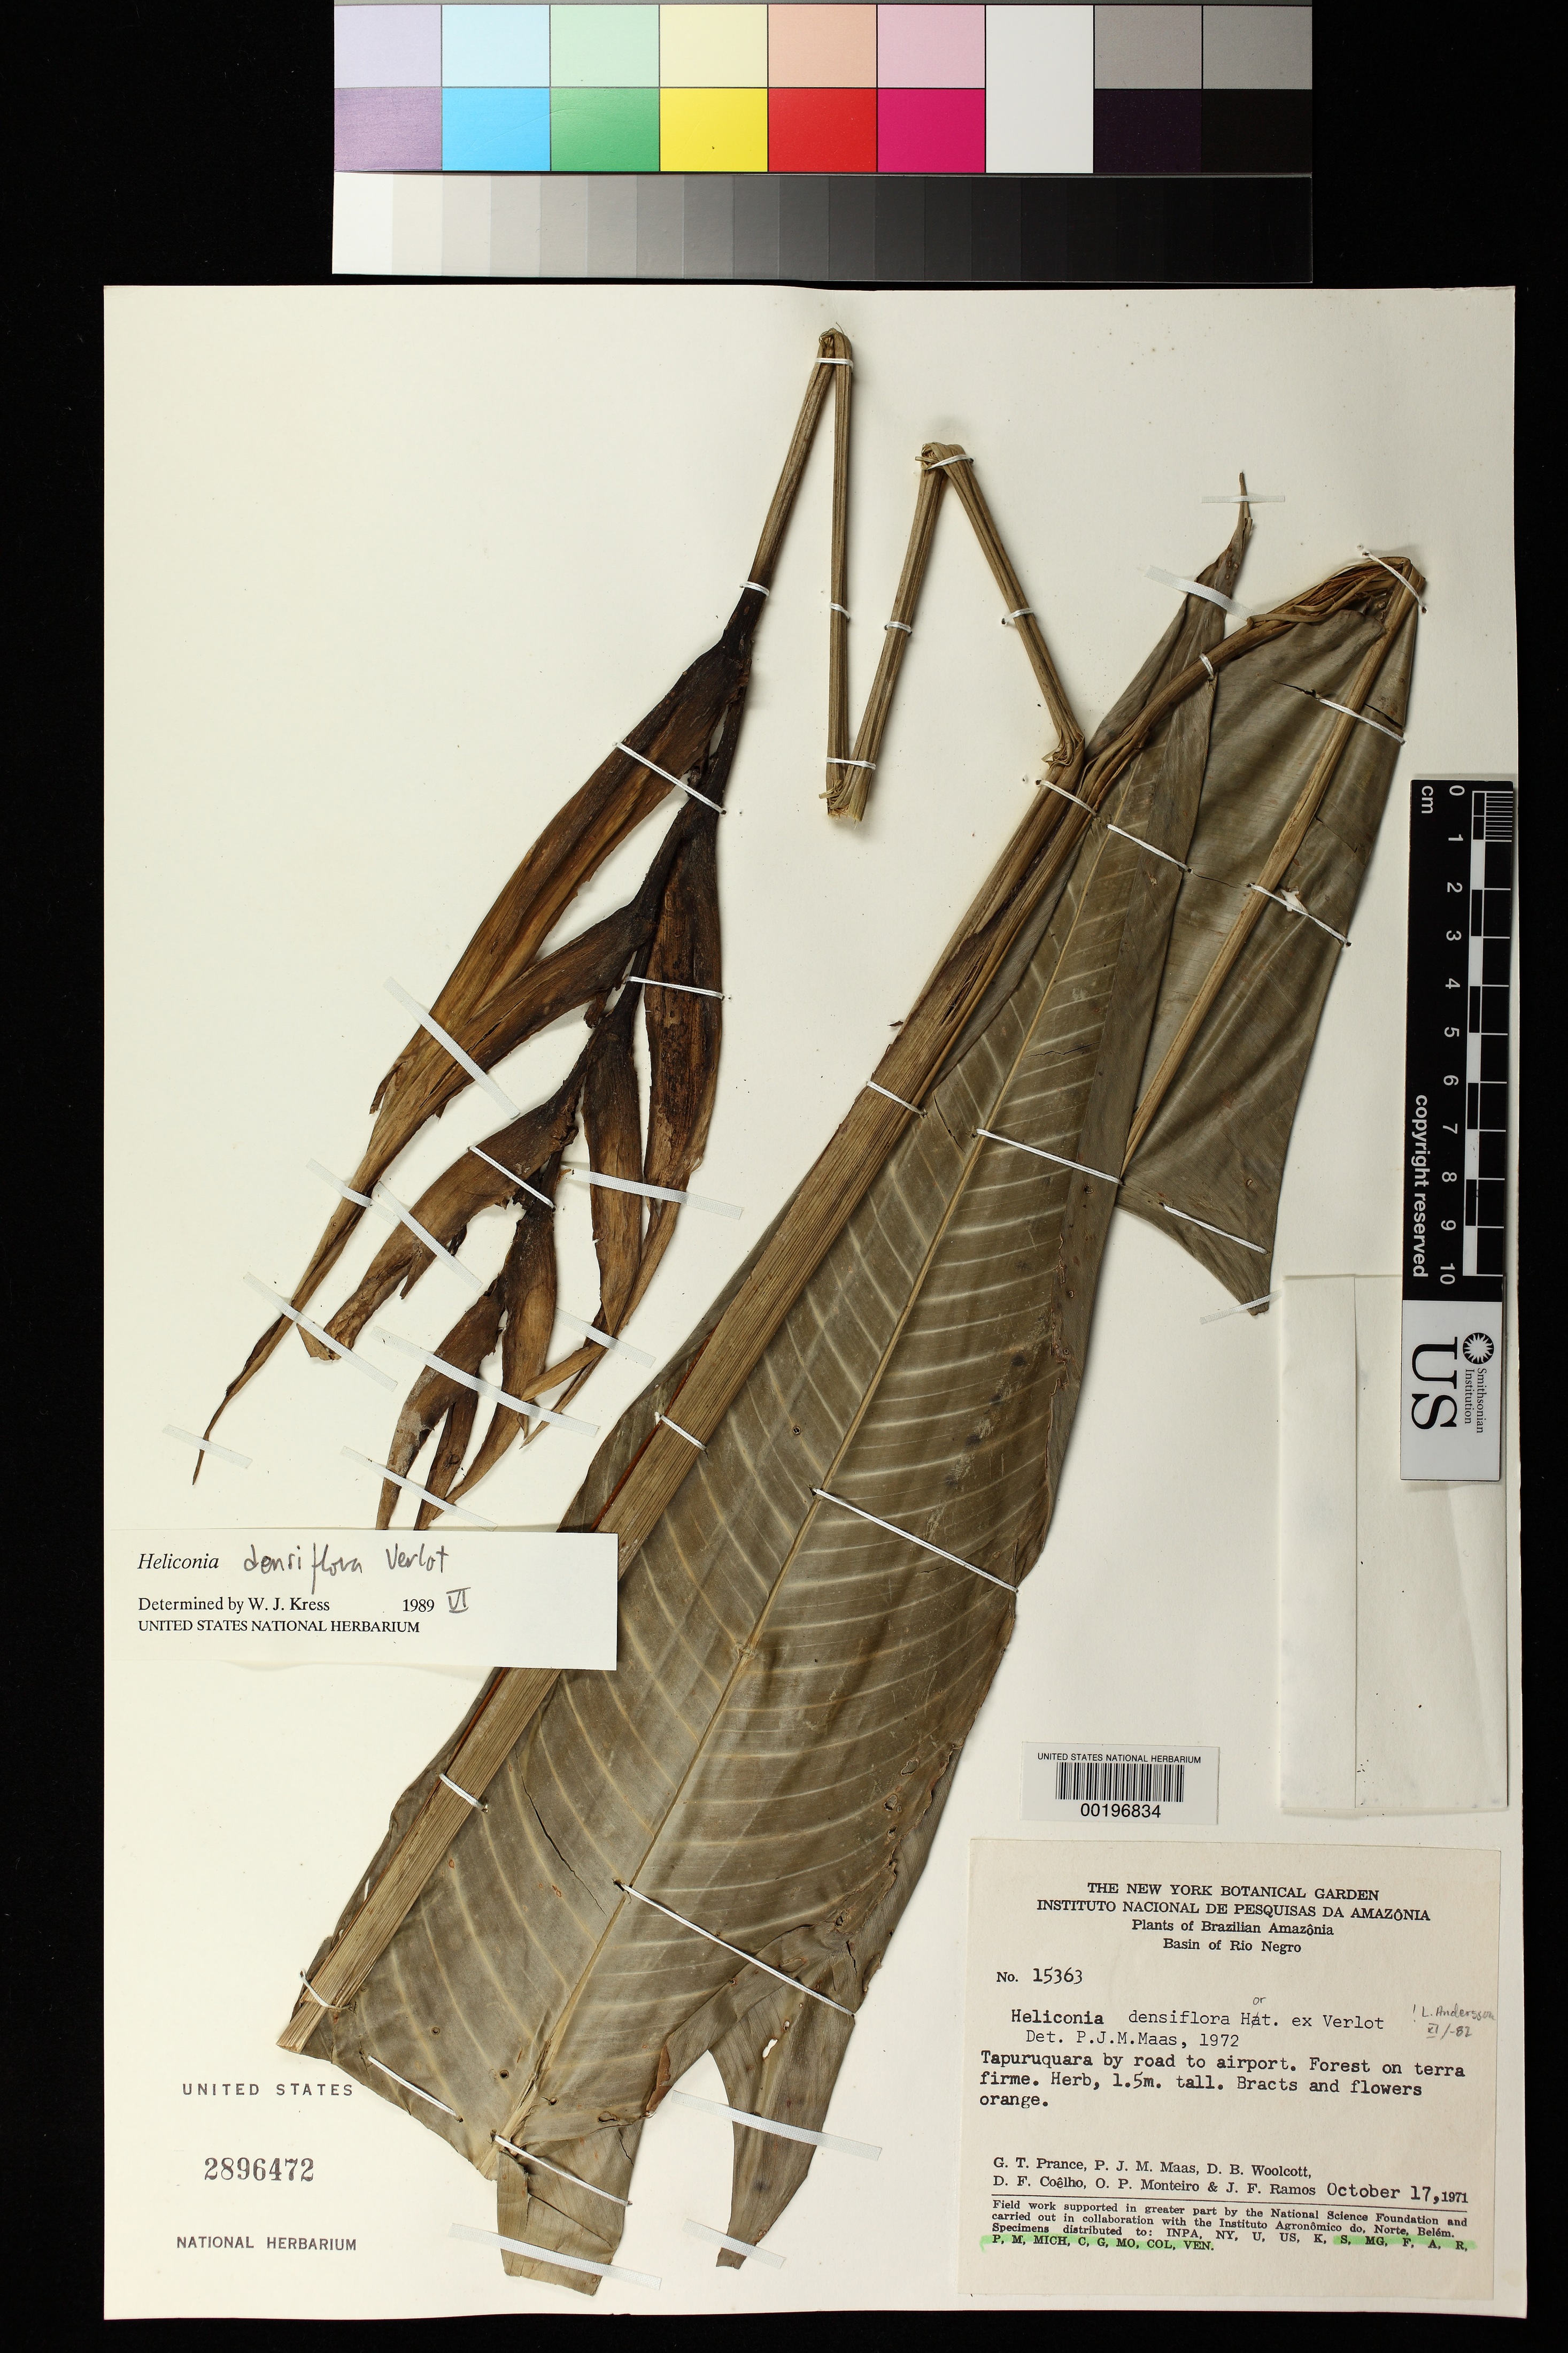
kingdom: Plantae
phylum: Tracheophyta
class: Liliopsida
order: Zingiberales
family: Heliconiaceae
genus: Heliconia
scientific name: Heliconia densiflora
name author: B. Verl.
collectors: G. T. Prance, P. Maas, D. B. Woolcott, D. F. Coêlho, O. P. Monteiro & J. F. Ramos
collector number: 15363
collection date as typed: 17 Oct 1971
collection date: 1971-10-17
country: Brazil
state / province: Amazonas / Roraima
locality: Basin of rio negro, tapuruquara by road to airport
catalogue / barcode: US 2896472